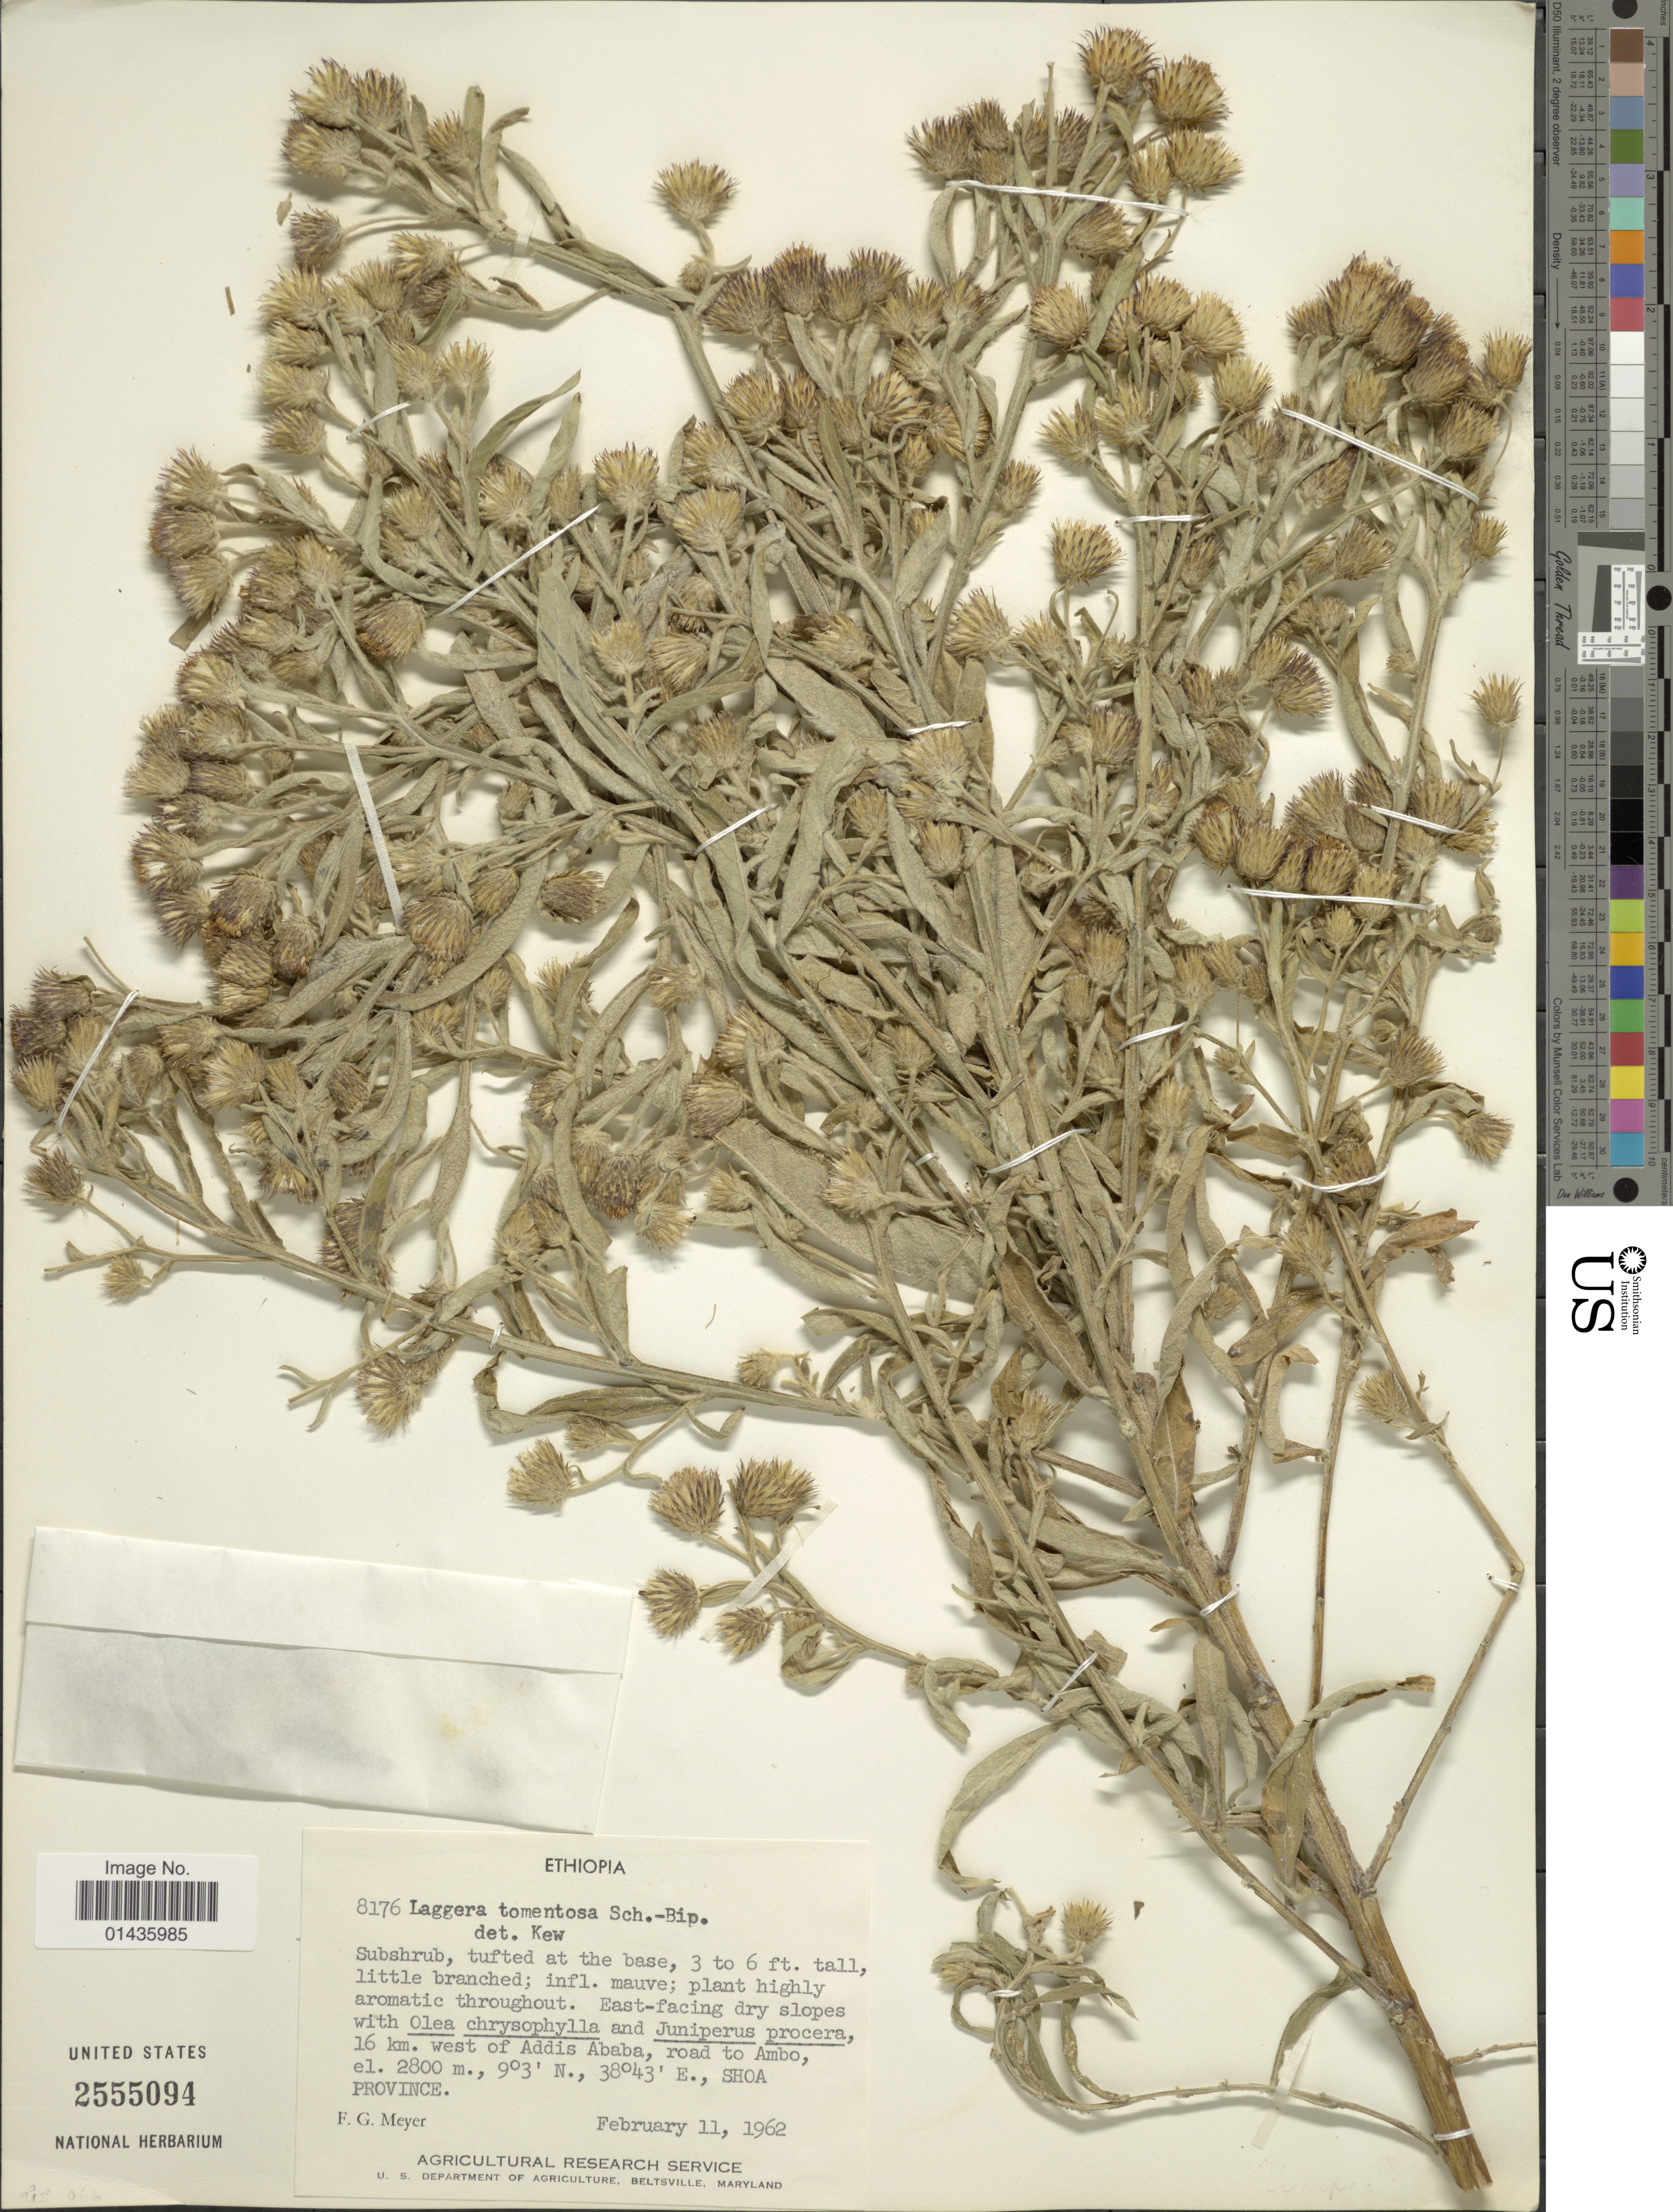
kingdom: Plantae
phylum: Tracheophyta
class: Magnoliopsida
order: Asterales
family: Asteraceae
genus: Laggera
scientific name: Laggera tomentosa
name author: (A. Rich.) Oliv. & Hiern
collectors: F. G. Meyer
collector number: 8176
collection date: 1962-02-11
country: Ethiopia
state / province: Addis Ababa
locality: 16 km west of Addis Ababa, road to Ambo, Shoa Province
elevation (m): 2800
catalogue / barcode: US 2555094